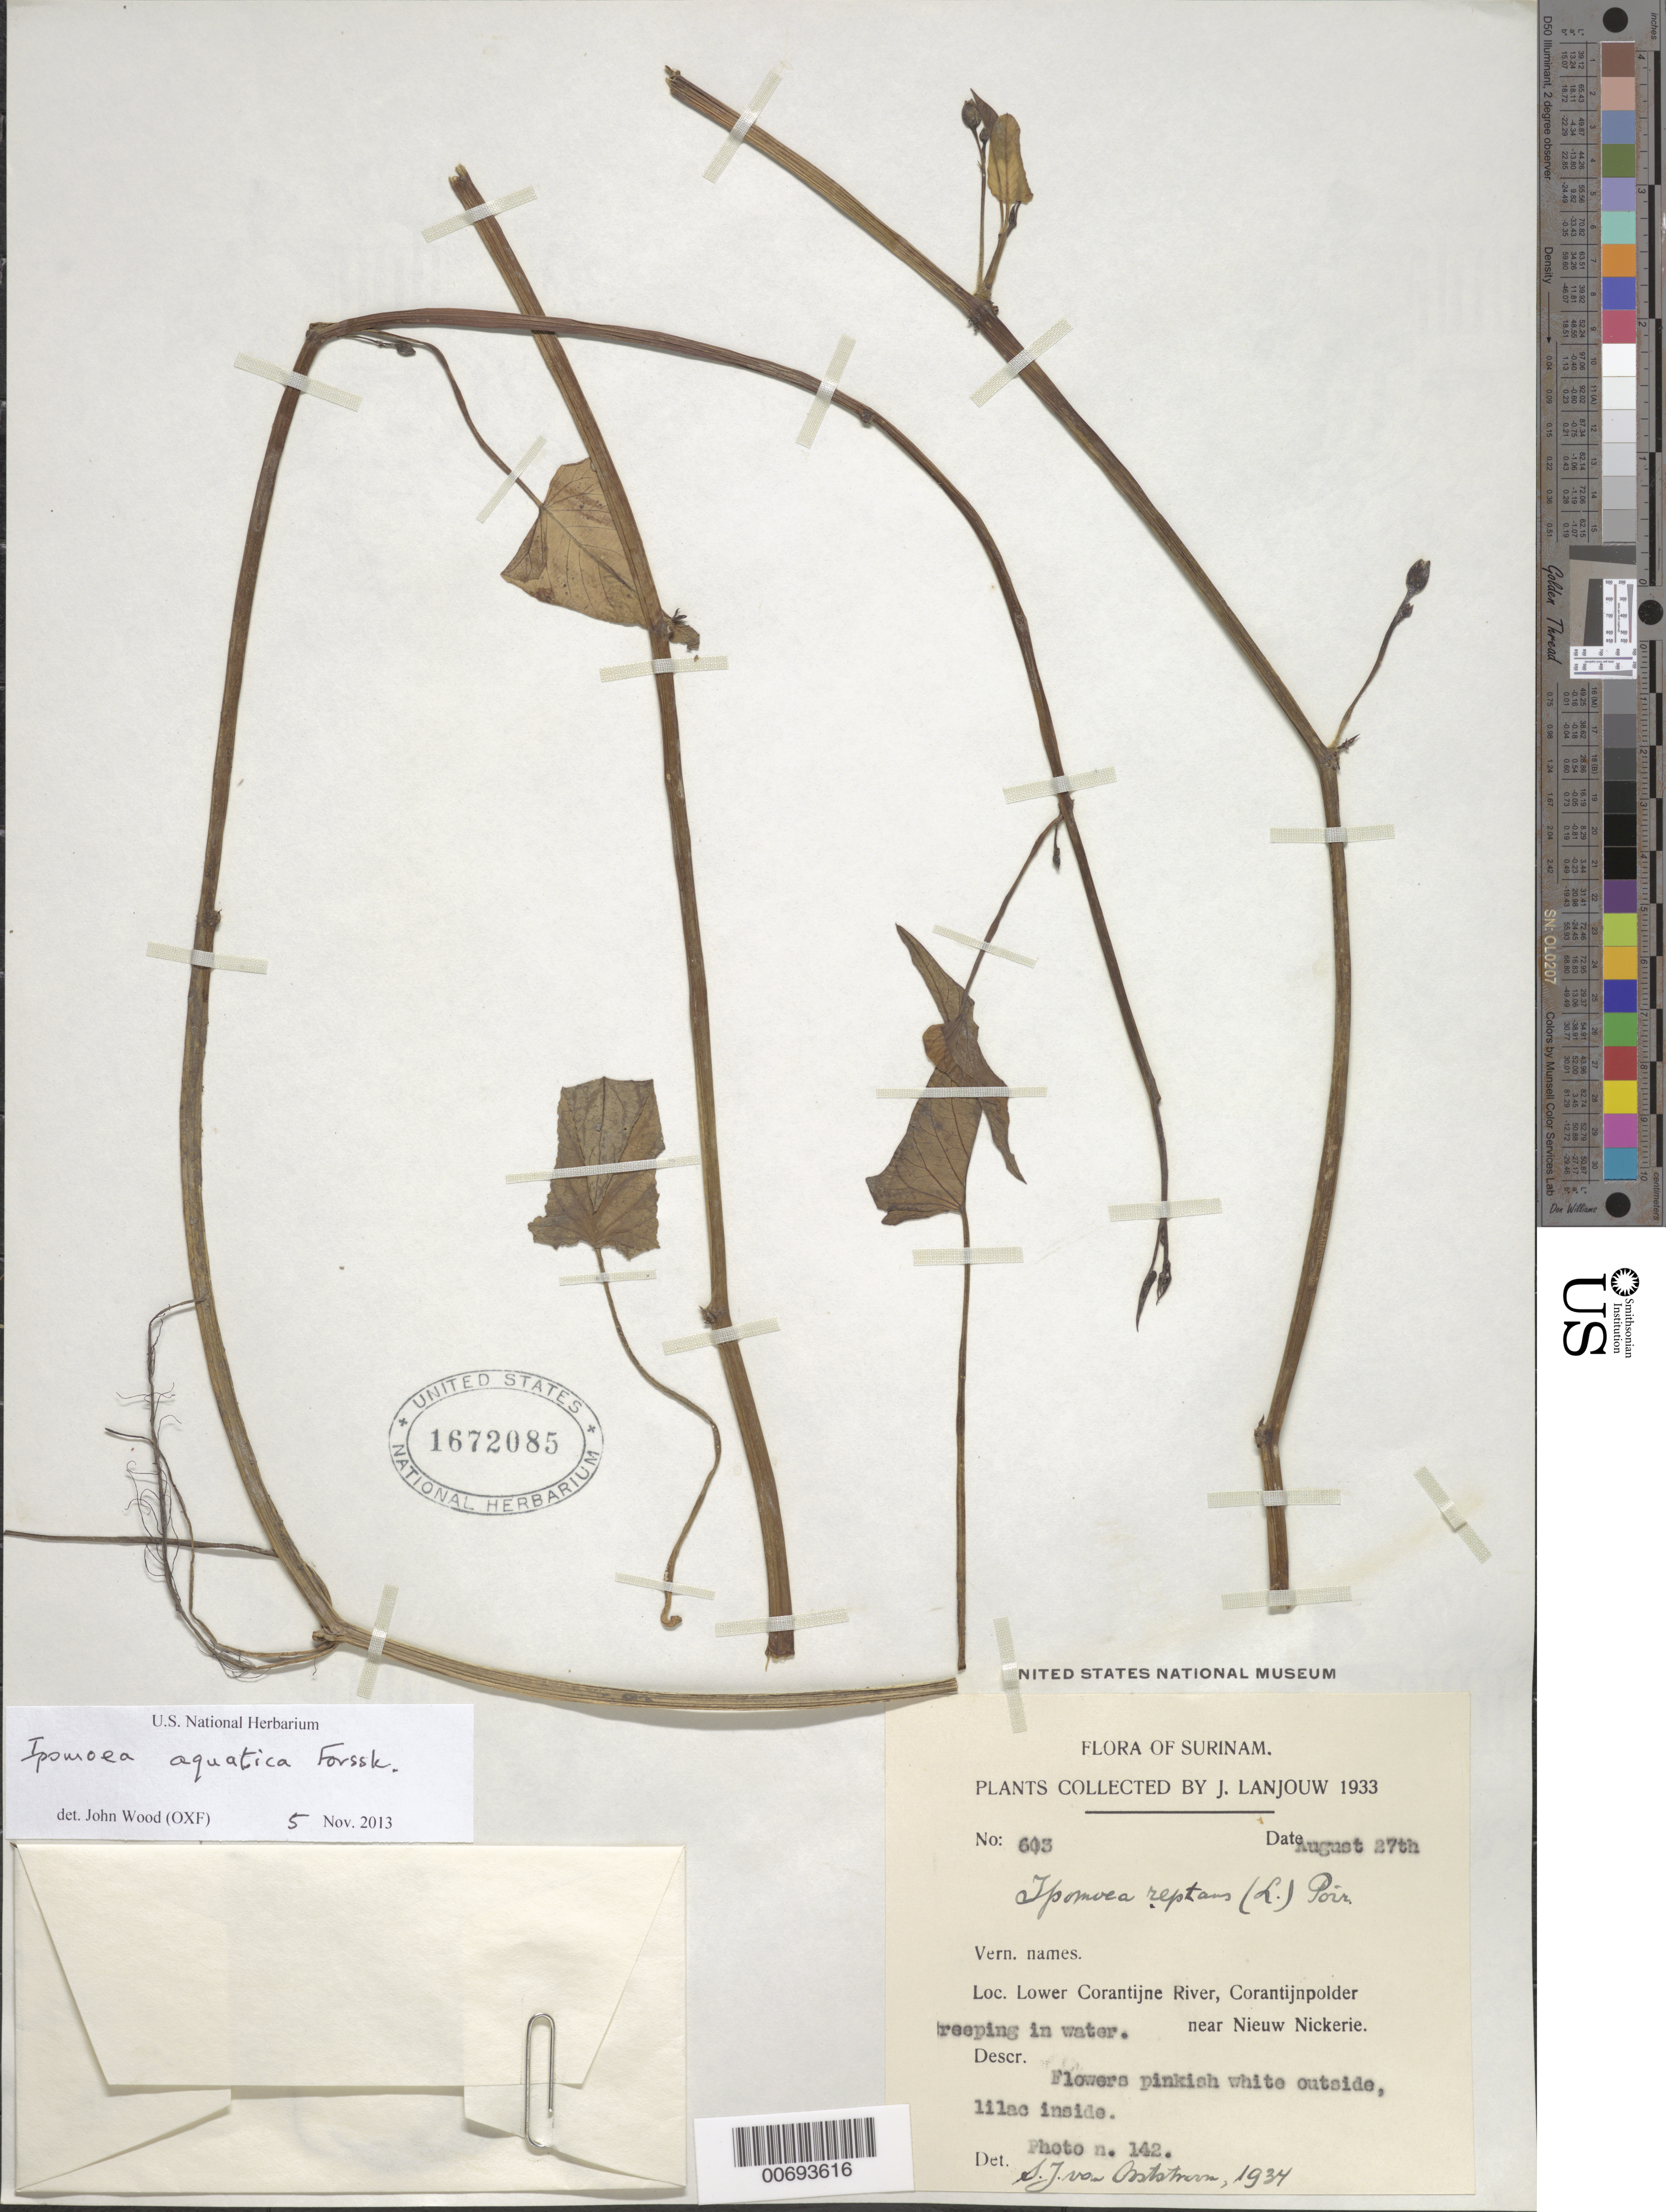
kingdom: Plantae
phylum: Tracheophyta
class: Magnoliopsida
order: Solanales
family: Convolvulaceae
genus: Ipomoea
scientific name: Ipomoea aquatica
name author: Forssk.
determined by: Wood, J.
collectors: J. Lanjouw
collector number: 603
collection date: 1933-08-27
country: Suriname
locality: Lower Corantijne River, Corantijnpolder, near Nieuw Nickerie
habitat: Creeping in water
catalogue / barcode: US 1672085